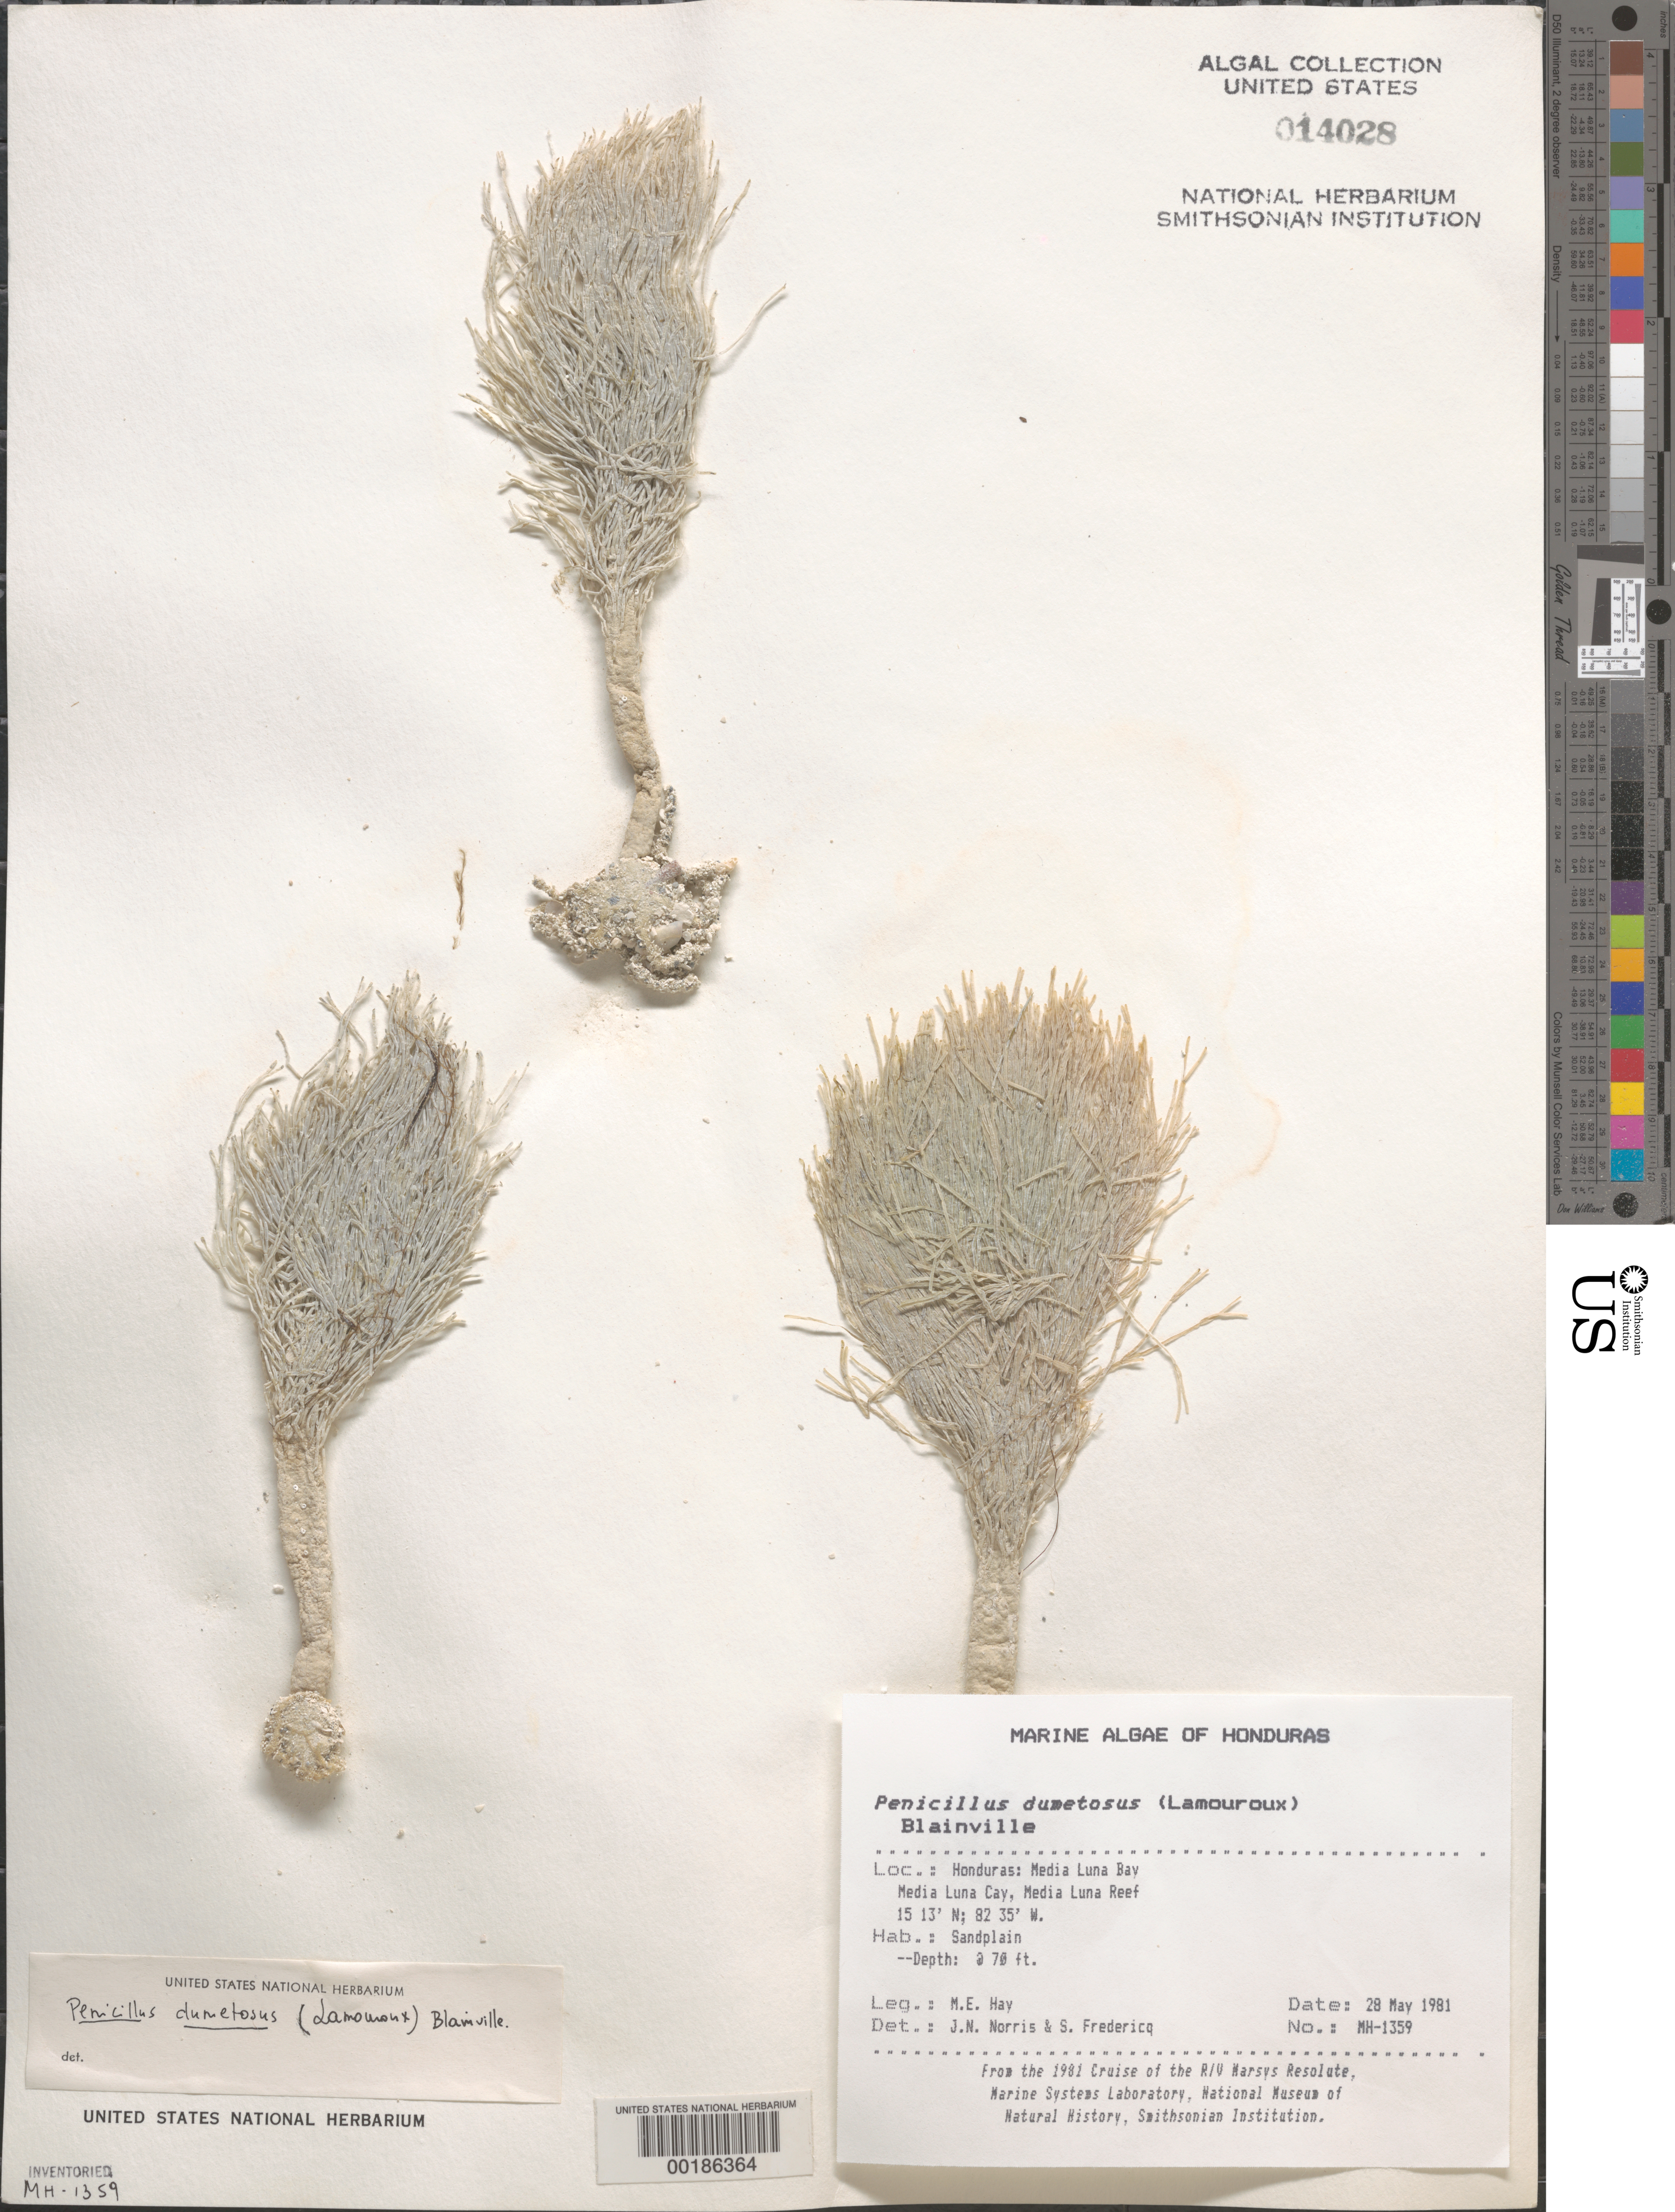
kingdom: Plantae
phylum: Chlorophyta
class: Ulvophyceae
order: Bryopsidales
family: Udoteaceae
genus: Penicillus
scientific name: Penicillus dumetosus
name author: (J.V.Lamouroux) Blainville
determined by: Norris, J. N.; Fredericq, S.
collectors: M. E. Hay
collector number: MEH-1359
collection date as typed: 28 May 1981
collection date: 1981-05-28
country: Honduras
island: Media Luna Cay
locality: Media Luna Bay, Media Luna Reef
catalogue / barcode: US 14028